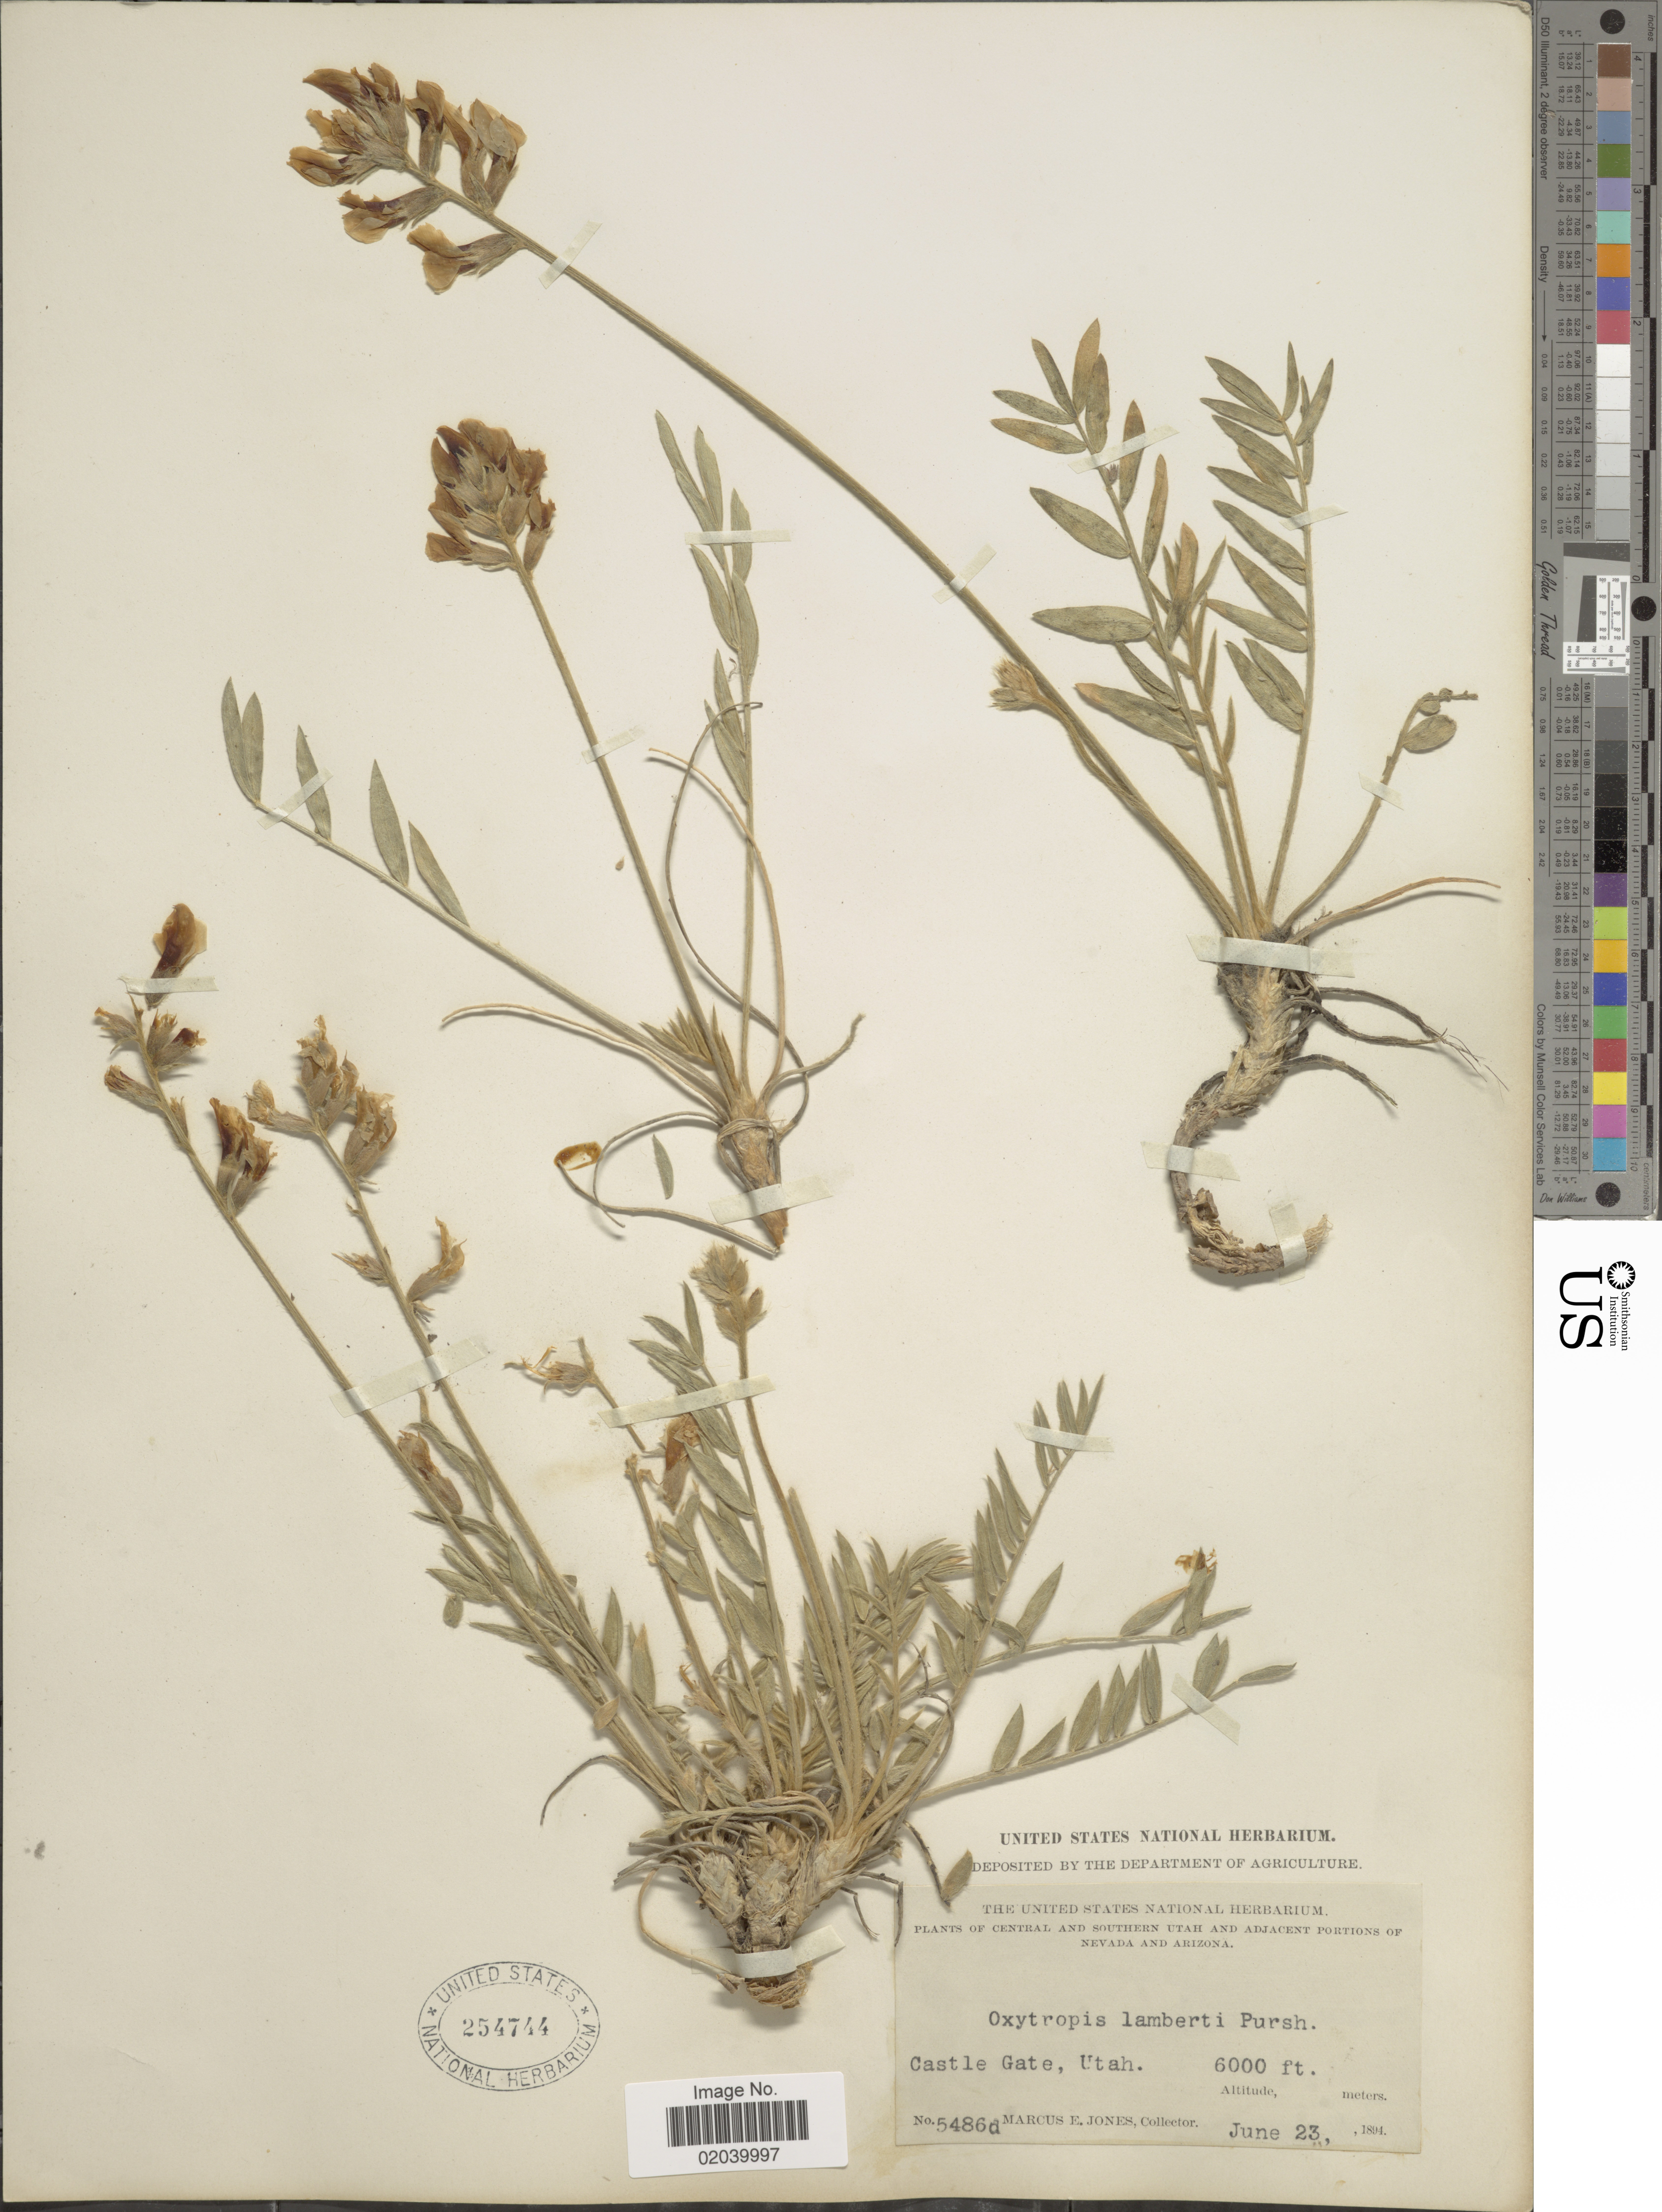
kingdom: Plantae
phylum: Tracheophyta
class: Magnoliopsida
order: Fabales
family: Fabaceae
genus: Oxytropis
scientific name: Oxytropis lambertii var. bigelovii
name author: A. Gray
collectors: M. E. Jones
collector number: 5486d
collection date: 1894-06-23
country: United States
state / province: Utah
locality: Central and southern Utah and adjacent portions of Nevada and Arizona, Castle Gate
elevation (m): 1829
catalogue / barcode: US 254744